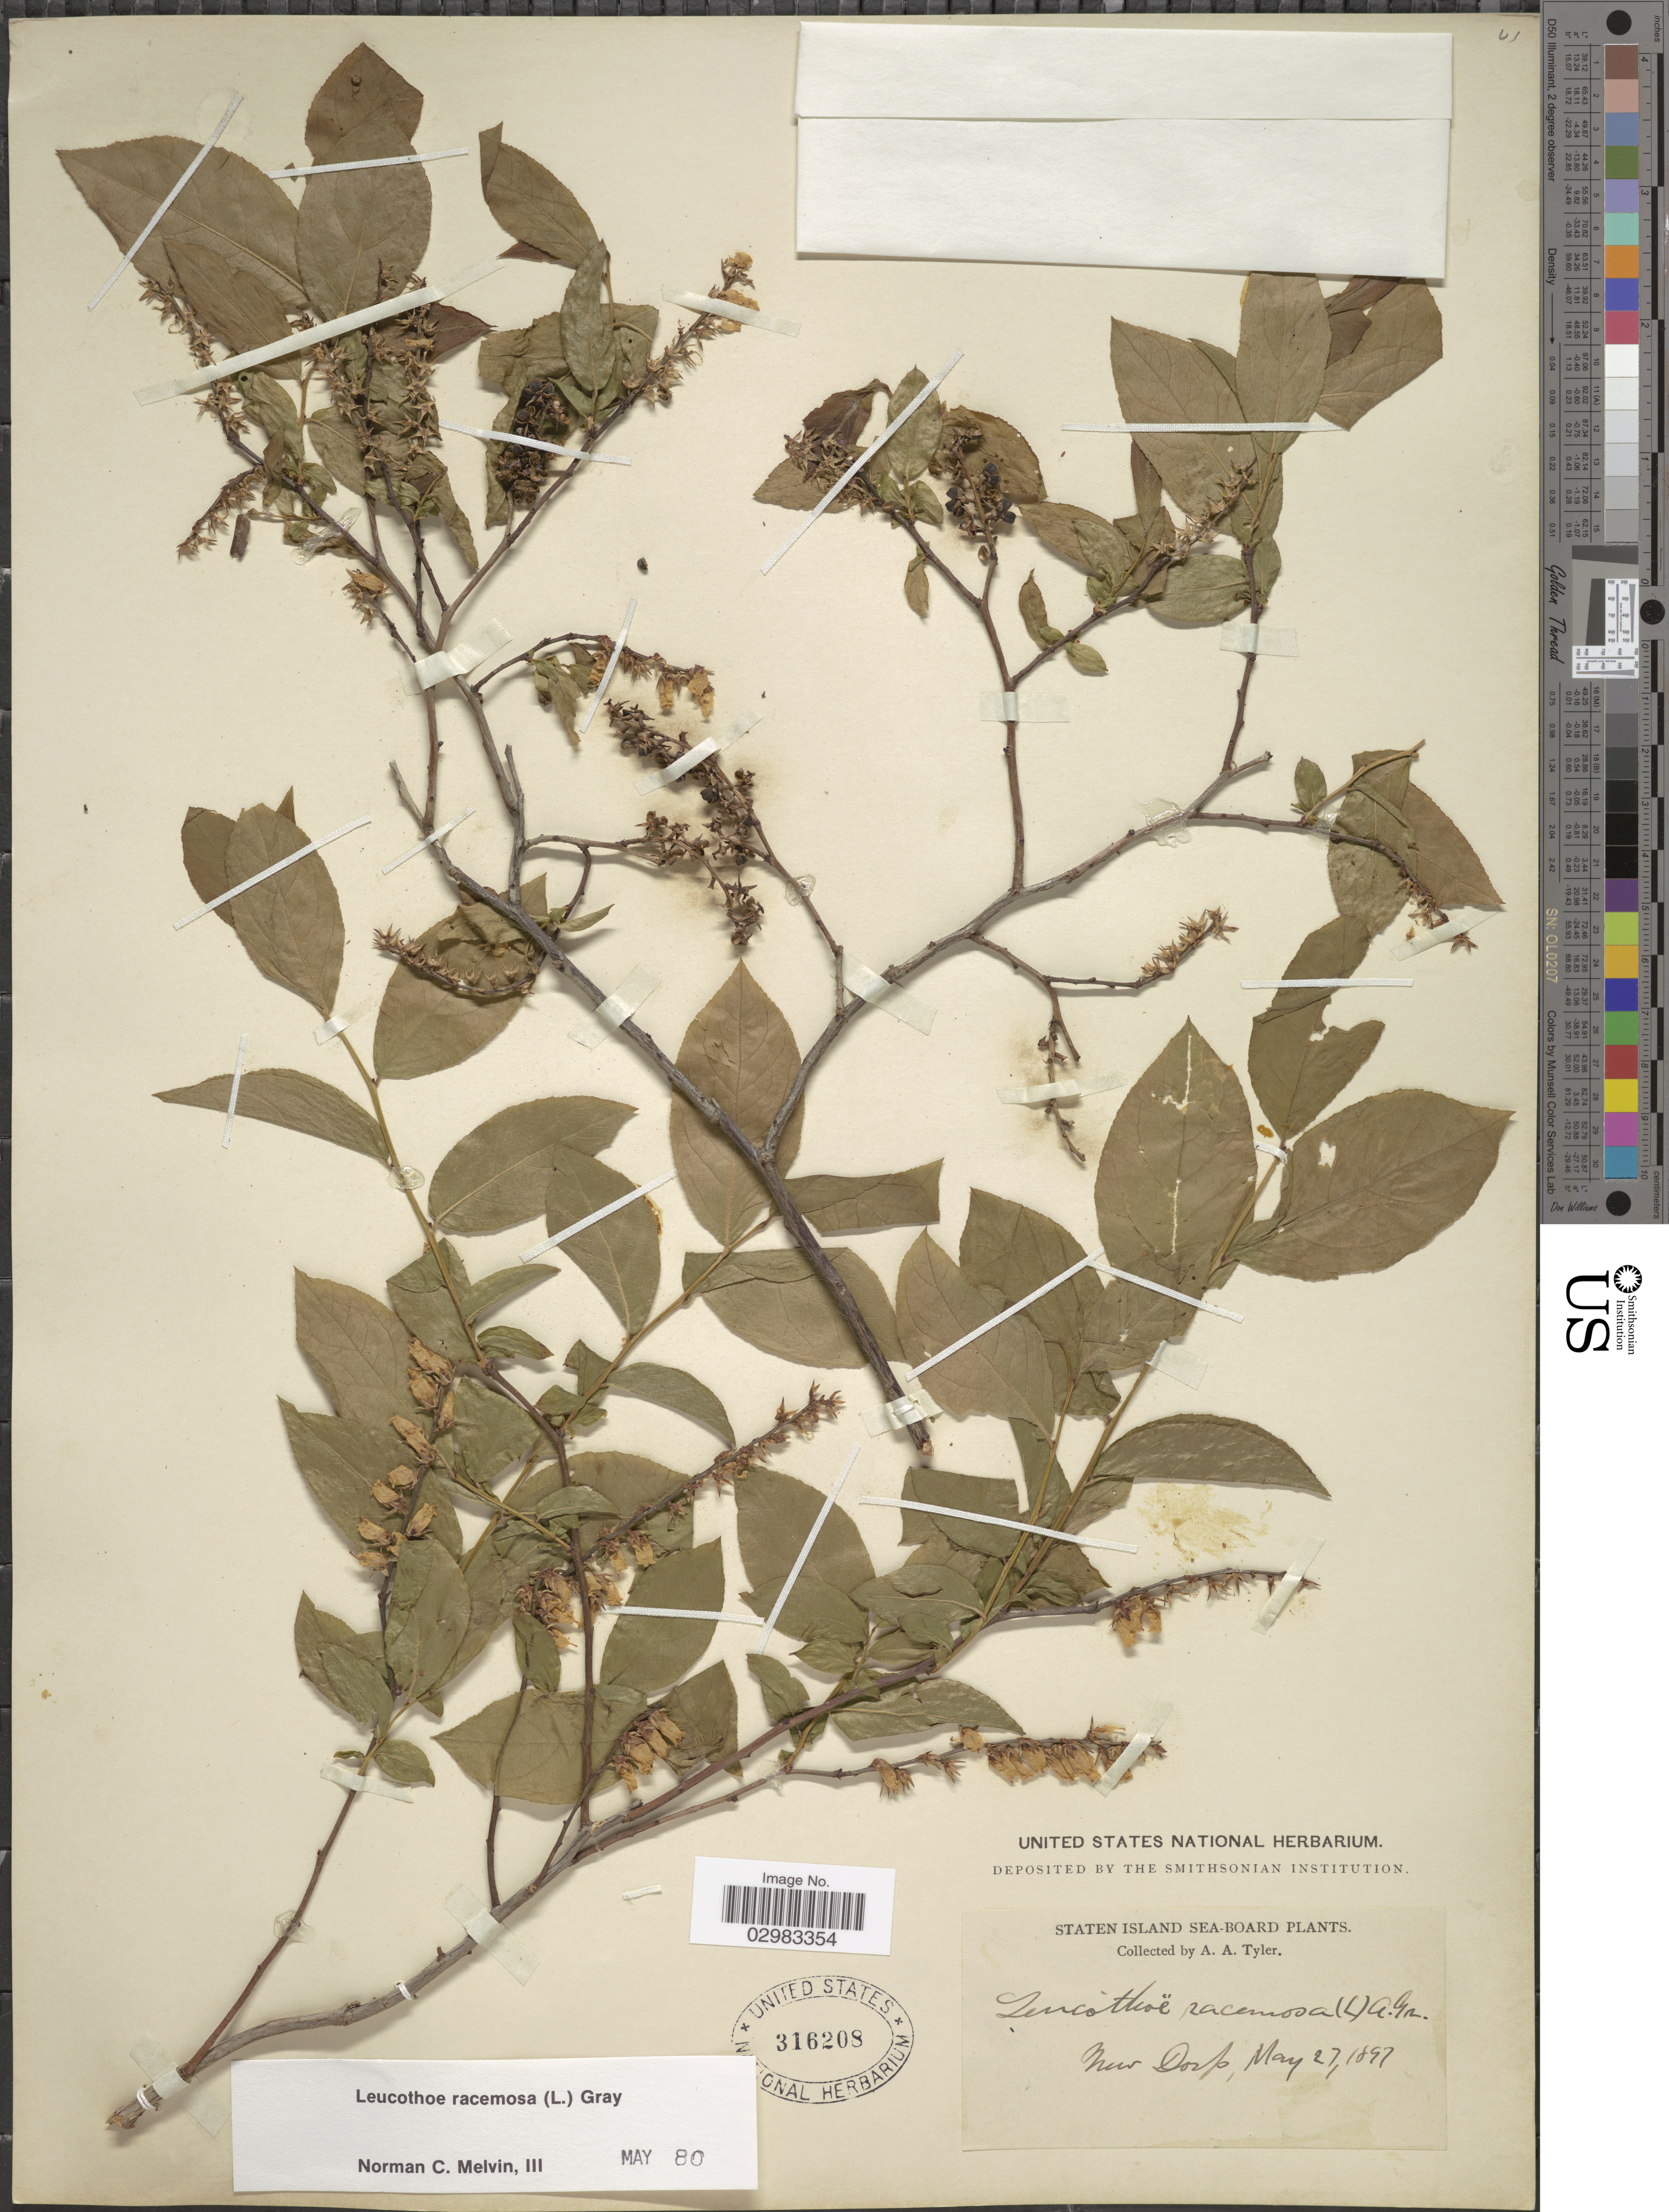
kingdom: Plantae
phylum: Tracheophyta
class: Magnoliopsida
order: Ericales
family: Ericaceae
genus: Leucothoe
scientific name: Leucothoë racemosa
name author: (L.) A. Gray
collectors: A. Tyler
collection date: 1897-05-27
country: United States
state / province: New York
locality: Staten Island Sea-Board. New Dorp.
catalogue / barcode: US 316208